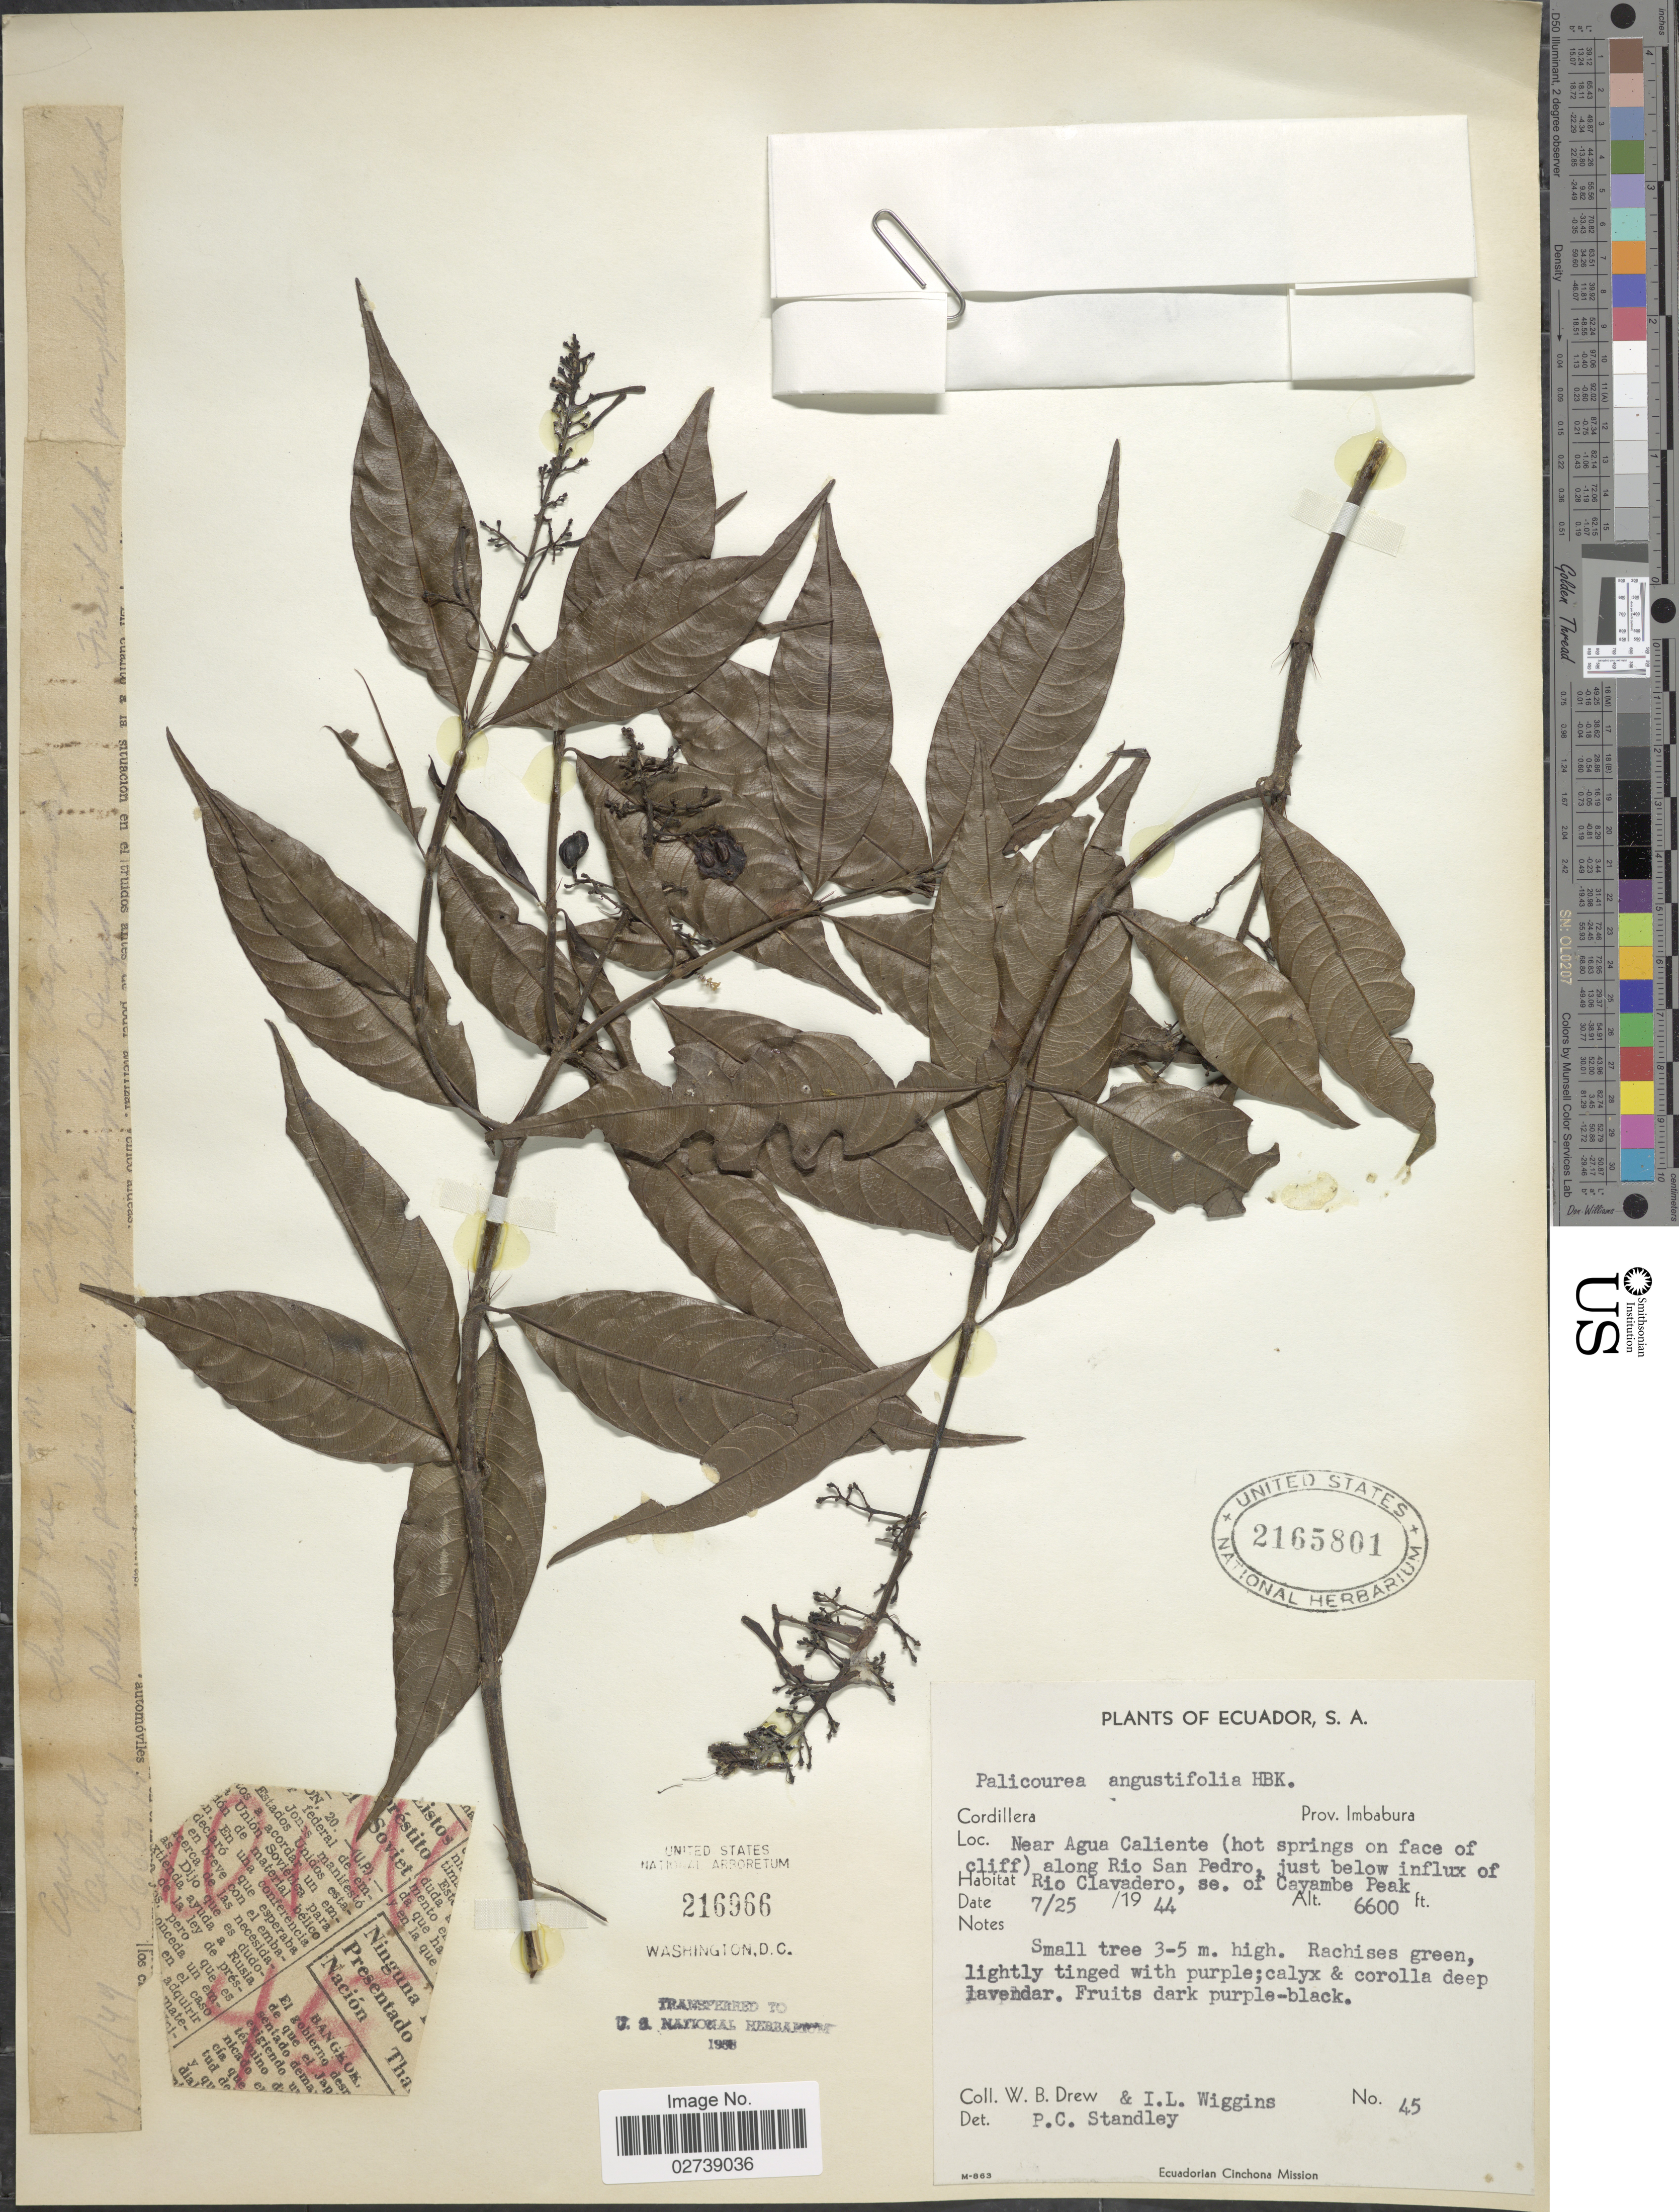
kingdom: Plantae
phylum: Tracheophyta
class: Magnoliopsida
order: Gentianales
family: Rubiaceae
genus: Palicourea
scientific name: Palicourea angustifolia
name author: Kunth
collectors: W. B. Drew & I. L. Wiggins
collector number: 45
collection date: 1944-07-25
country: Ecuador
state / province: Imbabura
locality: Prov. Imbabura, Near Agua Caliente (hot springs on face of cliff) along Rio San Pedro, just below influx of Rio Clavadero, se. of Cayambe Peak.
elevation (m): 2012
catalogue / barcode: US 2165801